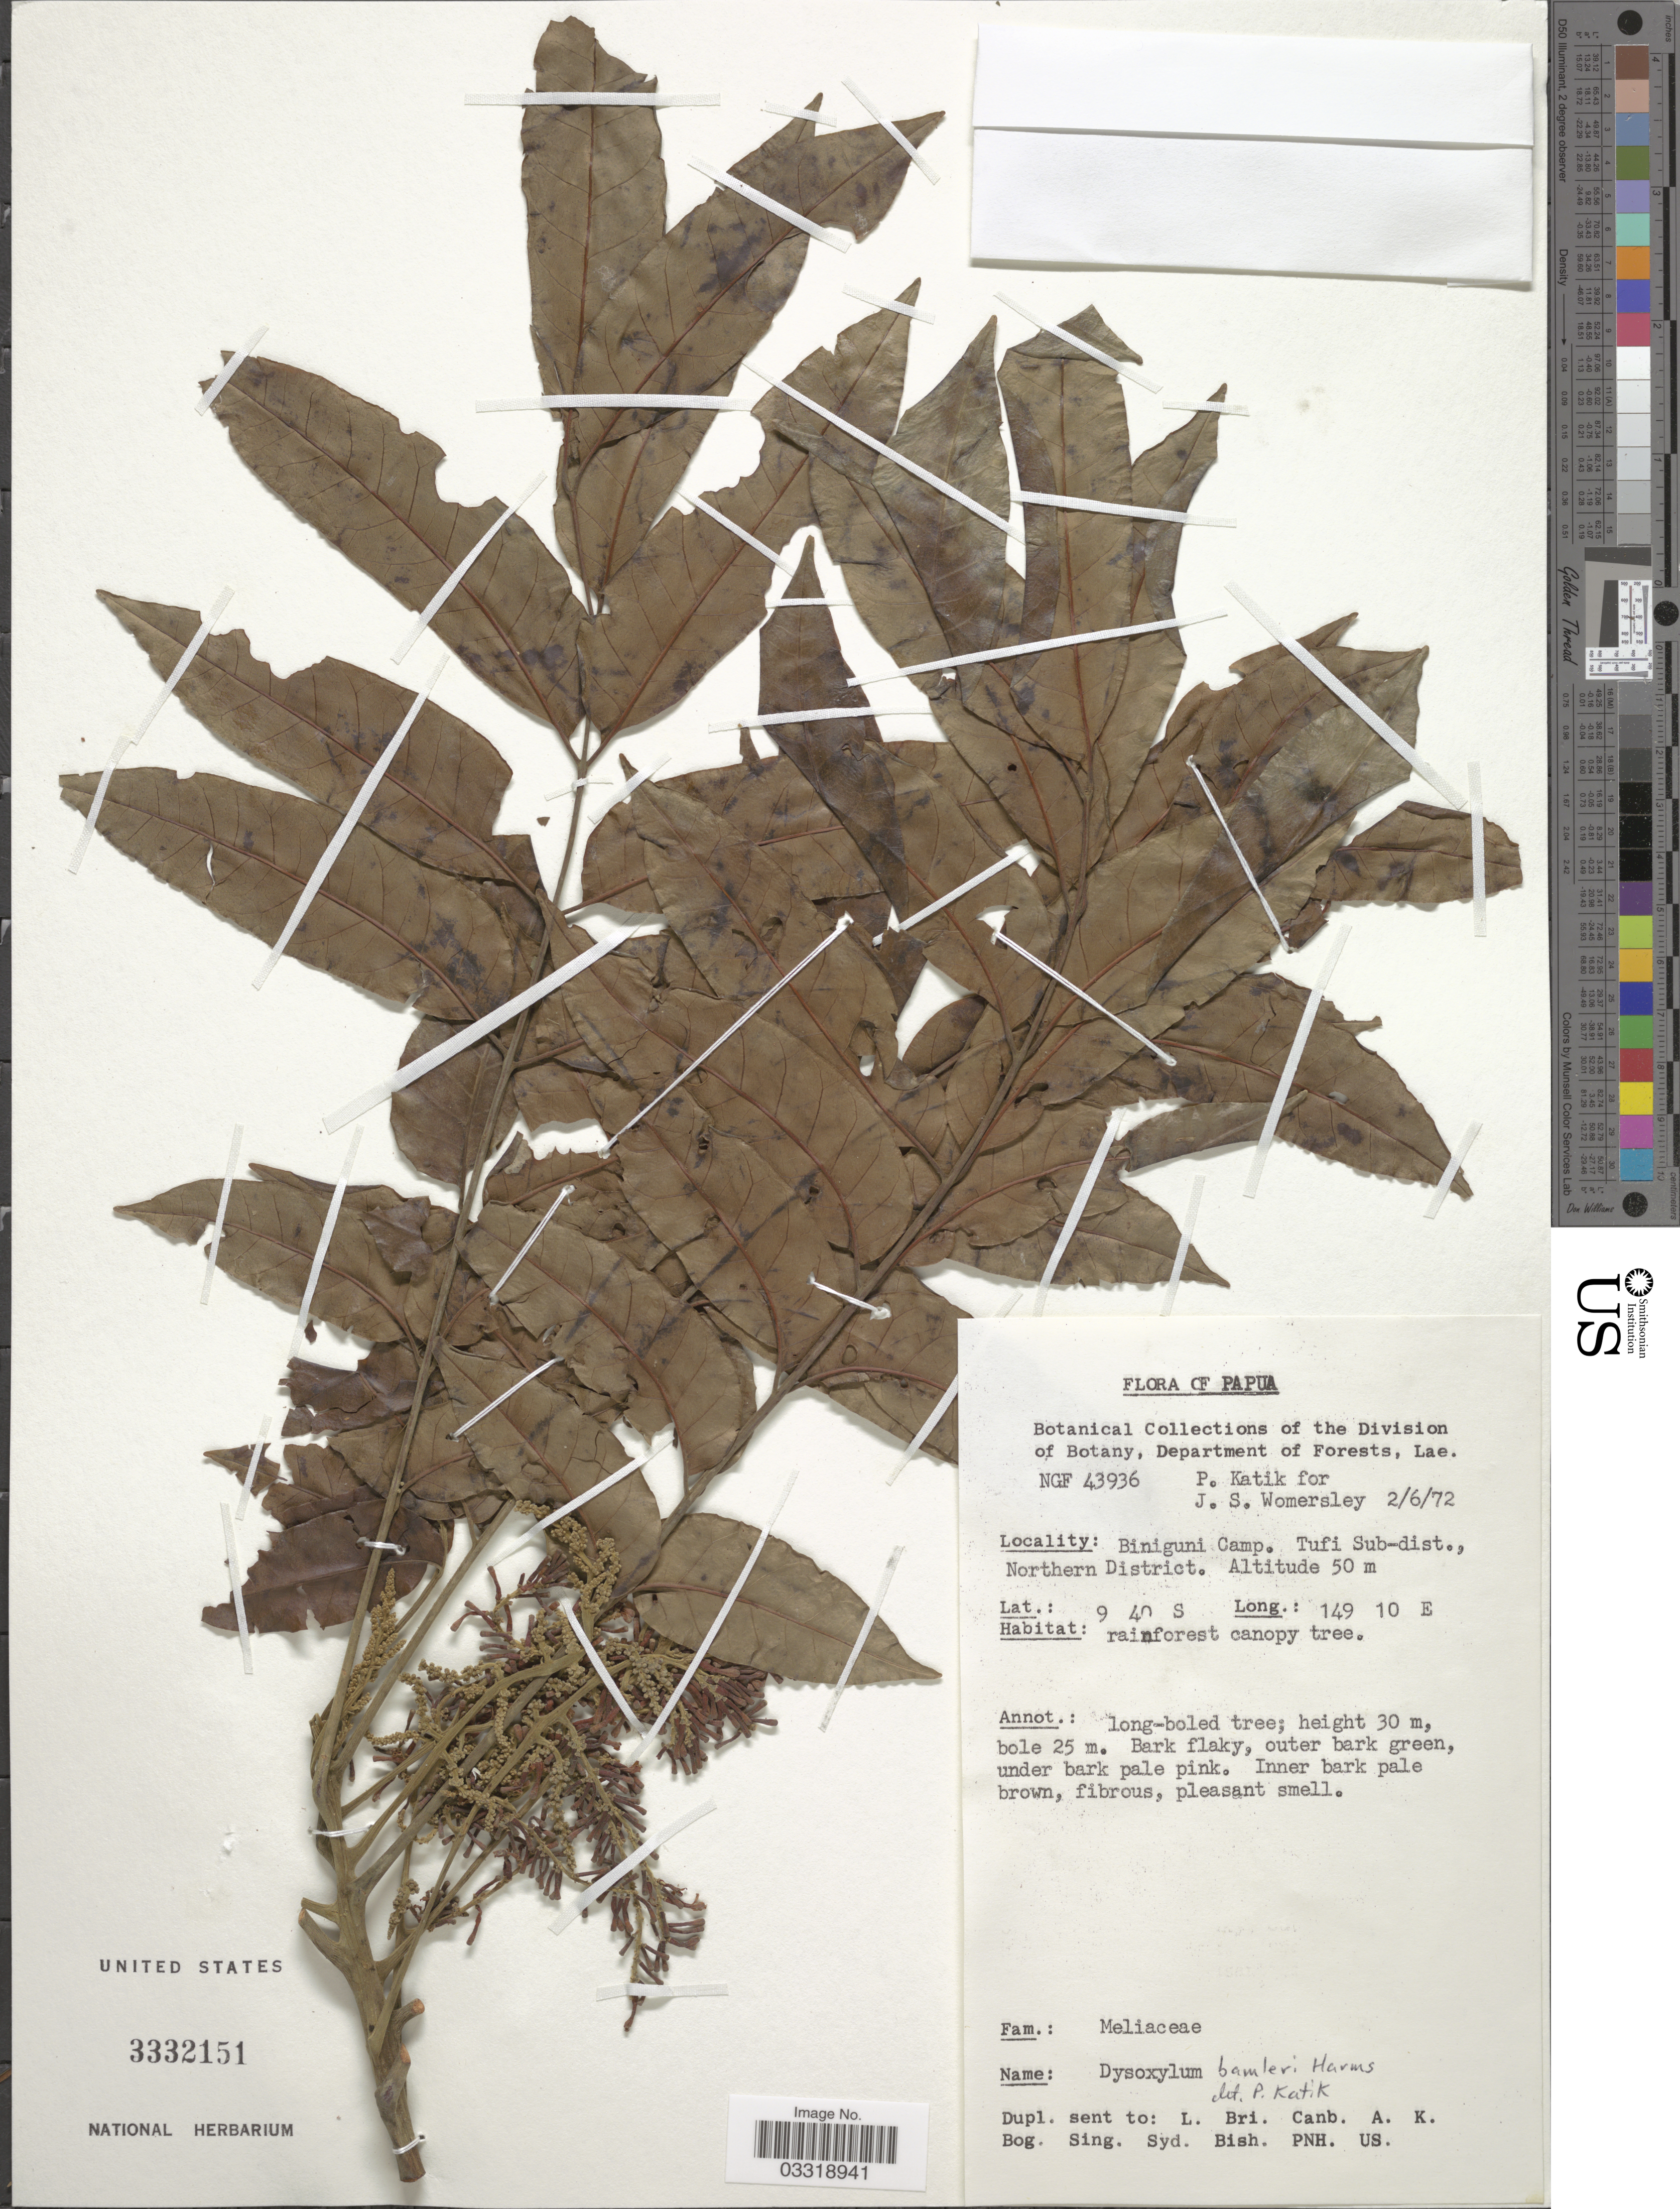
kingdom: Plantae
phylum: Tracheophyta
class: Magnoliopsida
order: Sapindales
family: Meliaceae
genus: Prasoxylon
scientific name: Prasoxylon hapalanthum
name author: (Harms) Holzmeyer & Mabb.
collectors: P. Katik & J. S. Womersley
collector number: NGF 43936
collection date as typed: Transcribed d/m/y: 2/6/72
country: Papua New Guinea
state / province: Northern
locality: Papua. Biniguni Camp. Tufi Sub-dist., Northern District.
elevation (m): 50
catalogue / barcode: US 3332151